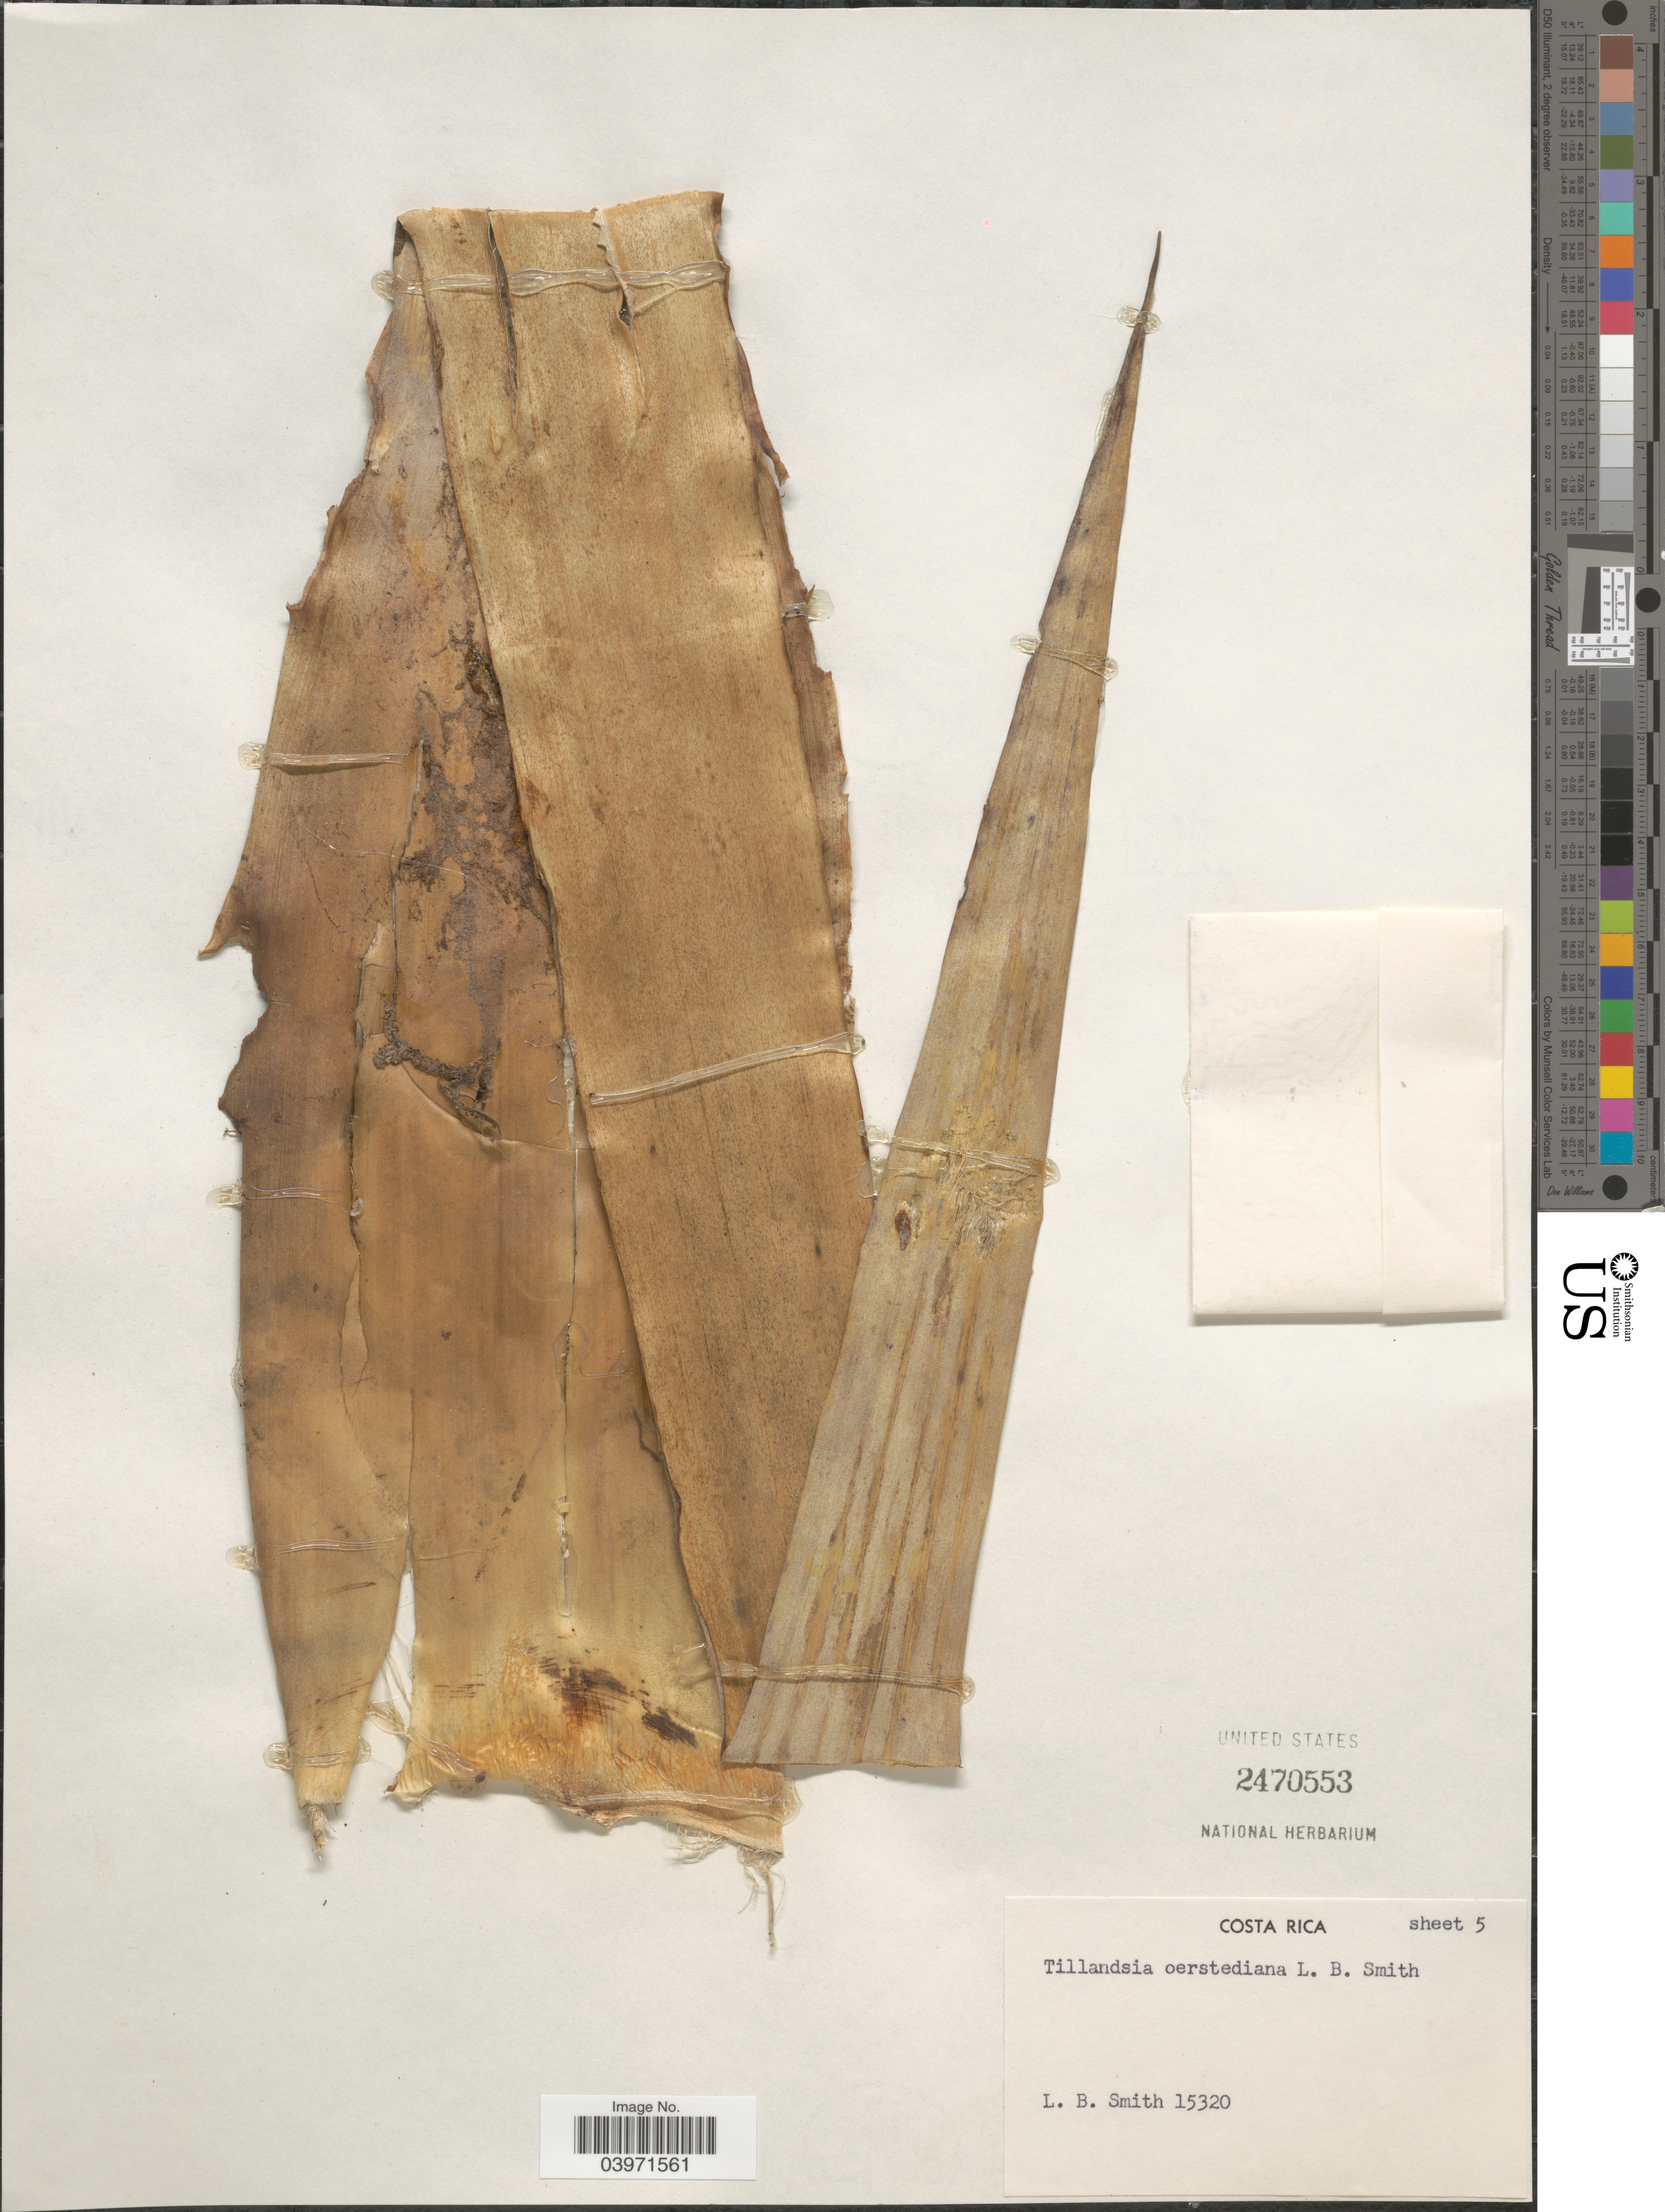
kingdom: Plantae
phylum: Tracheophyta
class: Liliopsida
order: Poales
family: Bromeliaceae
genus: Tillandsia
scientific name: Tillandsia oerstediana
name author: L.B. Sm.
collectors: L. Smith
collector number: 15320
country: Costa Rica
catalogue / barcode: US 2470553